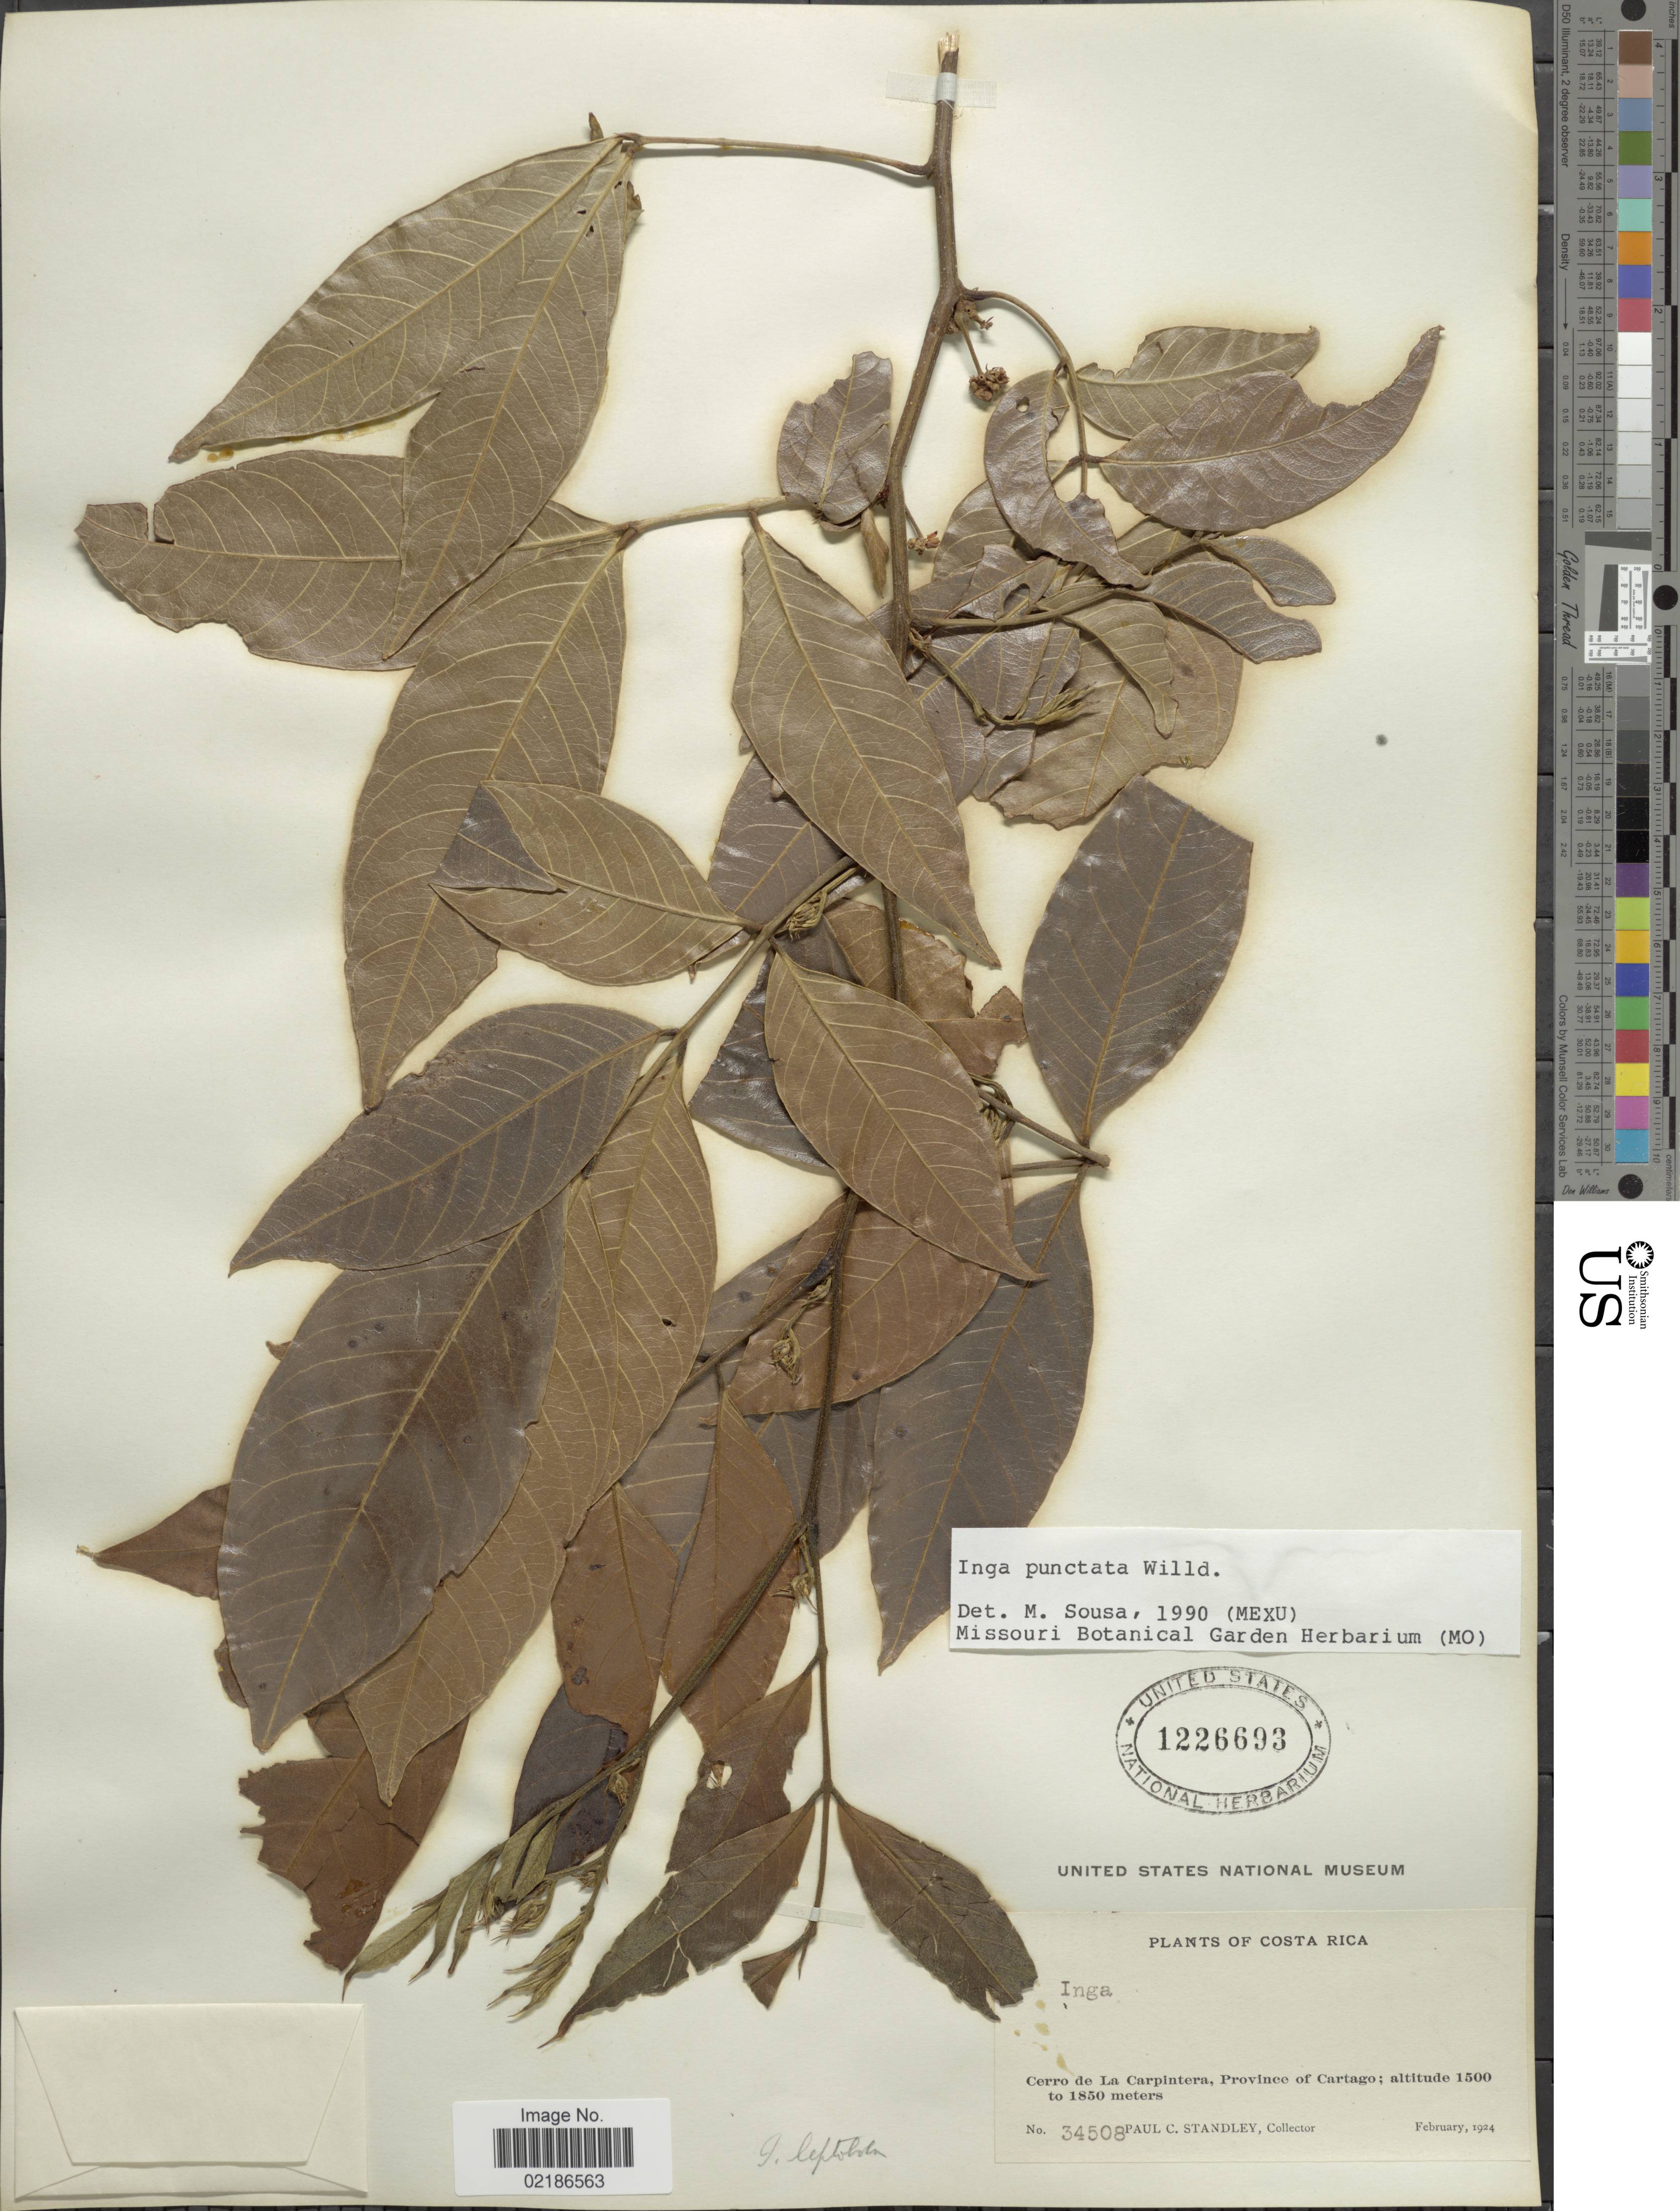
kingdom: Plantae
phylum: Tracheophyta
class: Magnoliopsida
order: Fabales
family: Fabaceae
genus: Inga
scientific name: Inga punctata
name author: Willd.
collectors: P. C. Standley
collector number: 34508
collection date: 1924-02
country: Costa Rica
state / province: Cartago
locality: Cerro de La Carpintera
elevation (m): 1500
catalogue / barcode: US 1226693